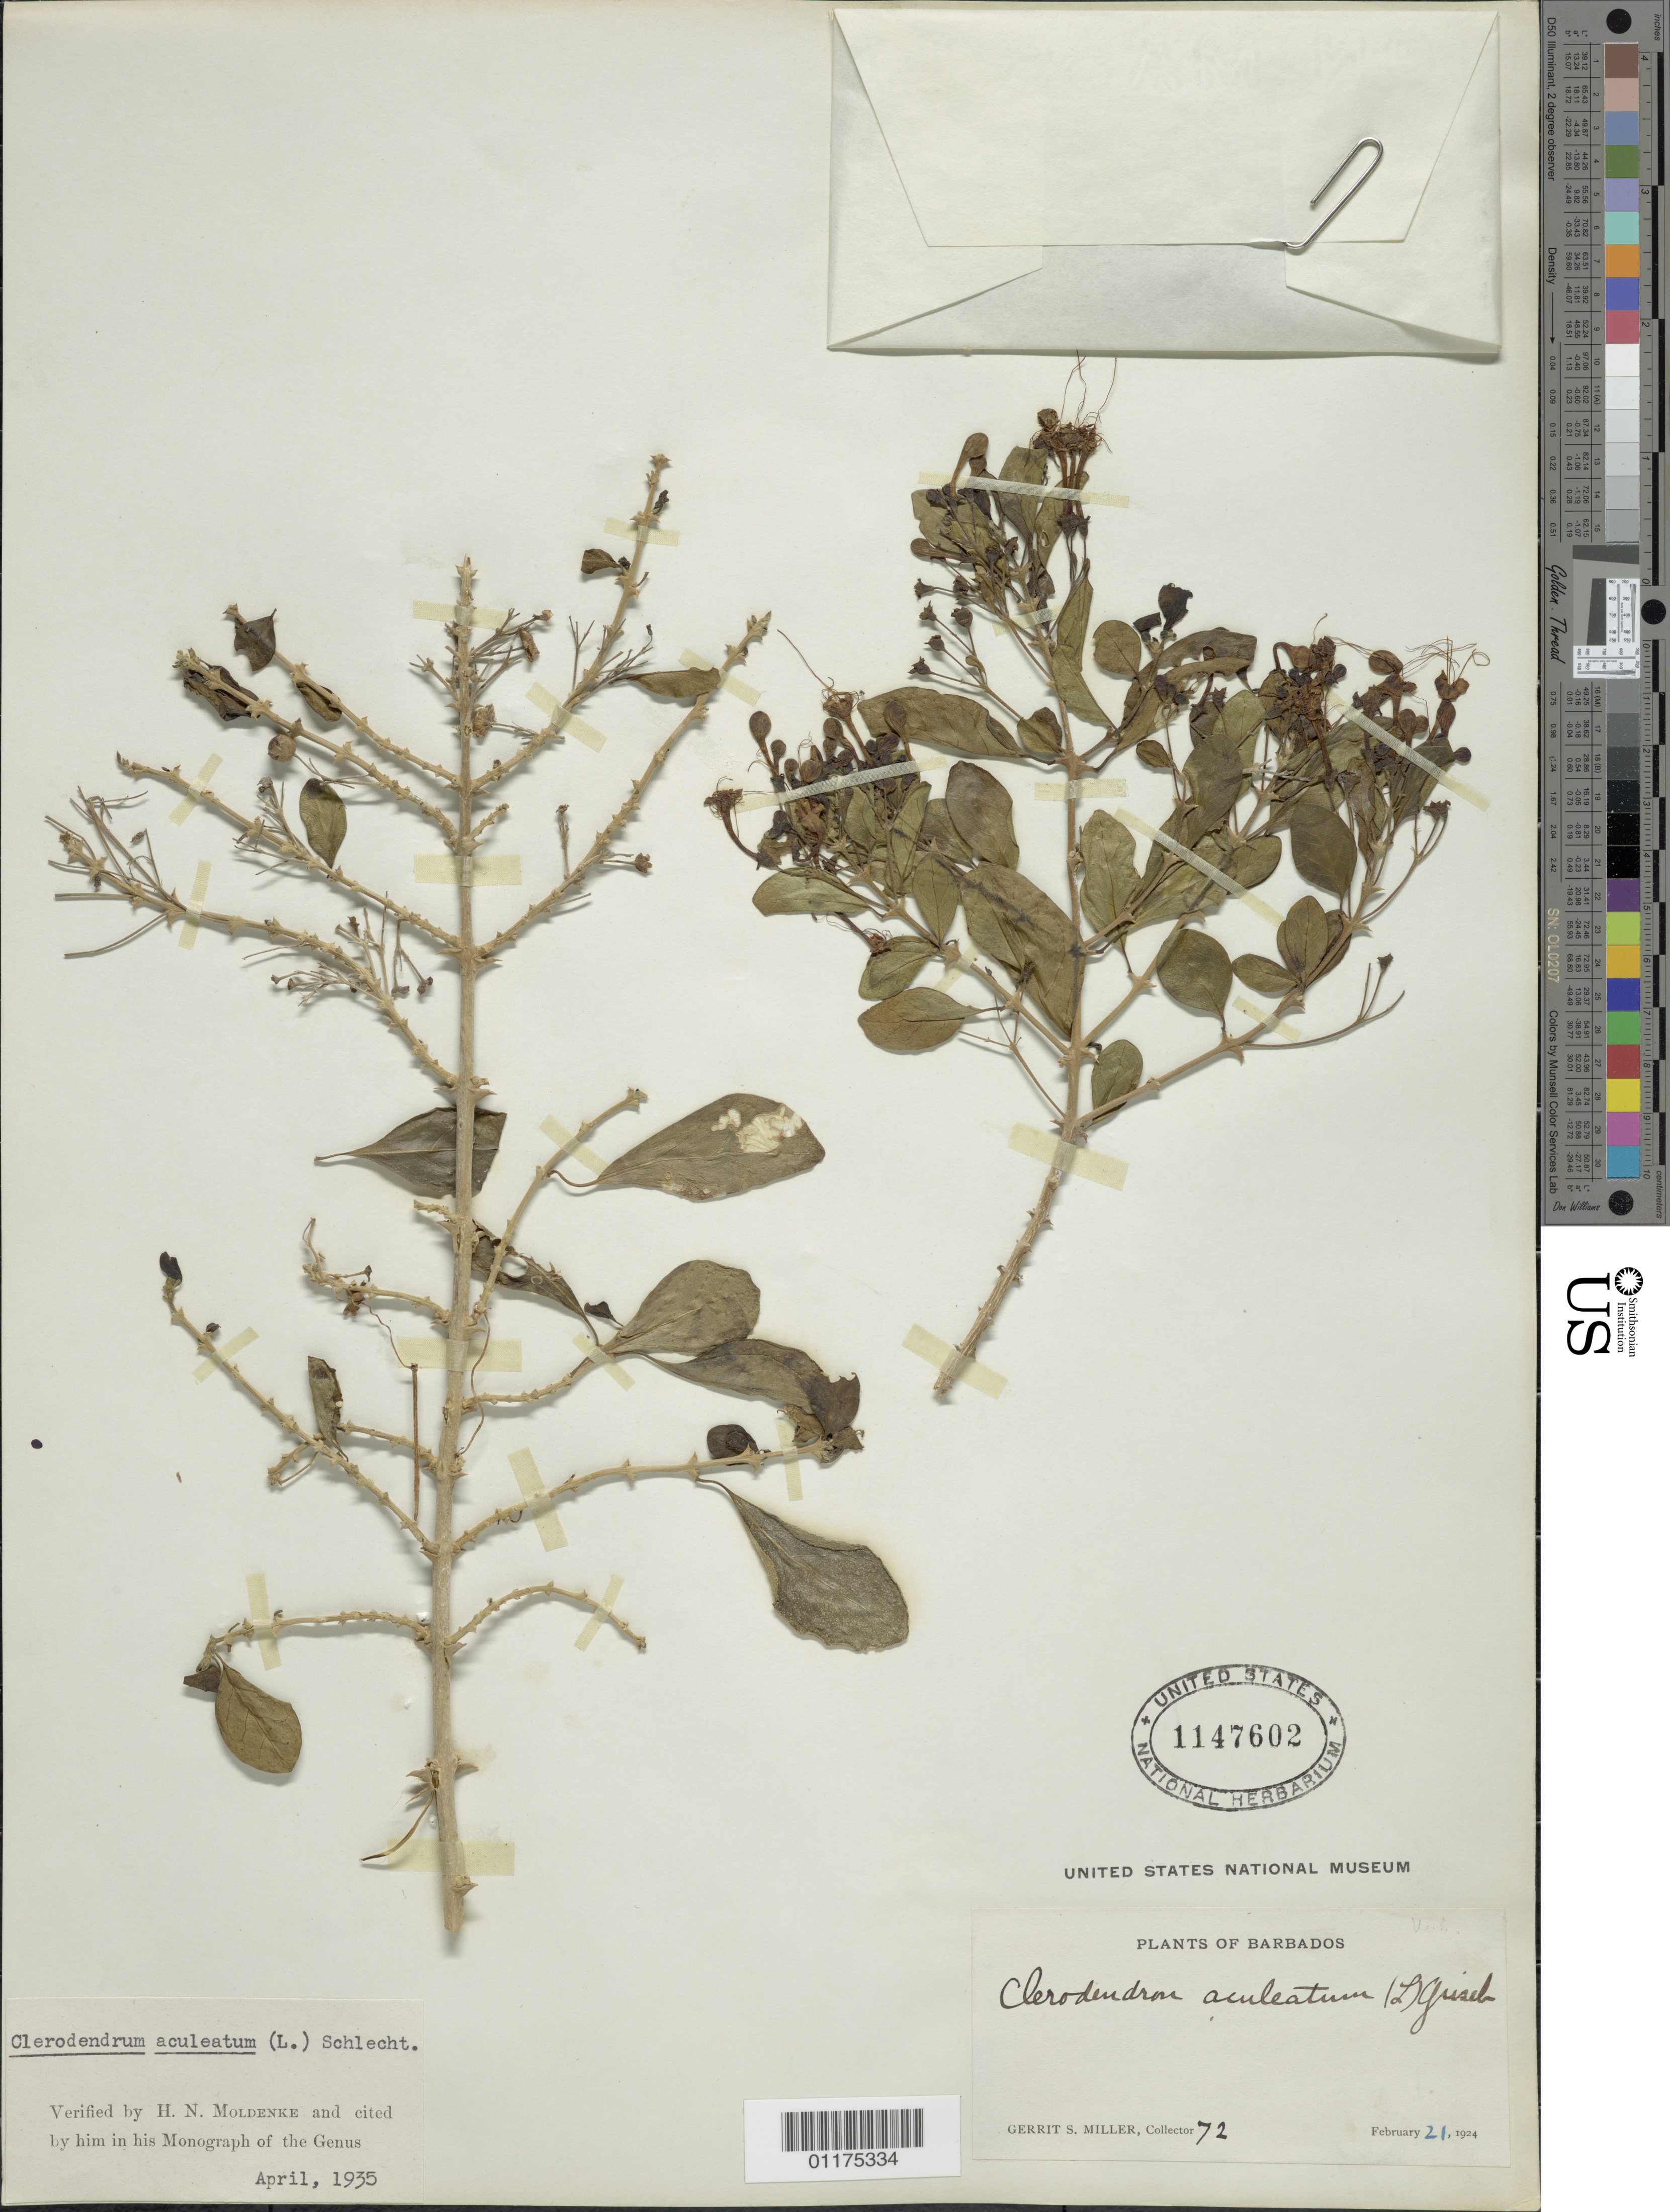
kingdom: Plantae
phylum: Tracheophyta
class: Magnoliopsida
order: Lamiales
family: Lamiaceae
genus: Clerodendrum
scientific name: Clerodendrum aculeatum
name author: (L.) Schltdl.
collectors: G. S. Miller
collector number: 72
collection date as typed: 21 Feb 1924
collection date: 1924-02-21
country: Barbados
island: Barbados I.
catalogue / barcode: US 1147602